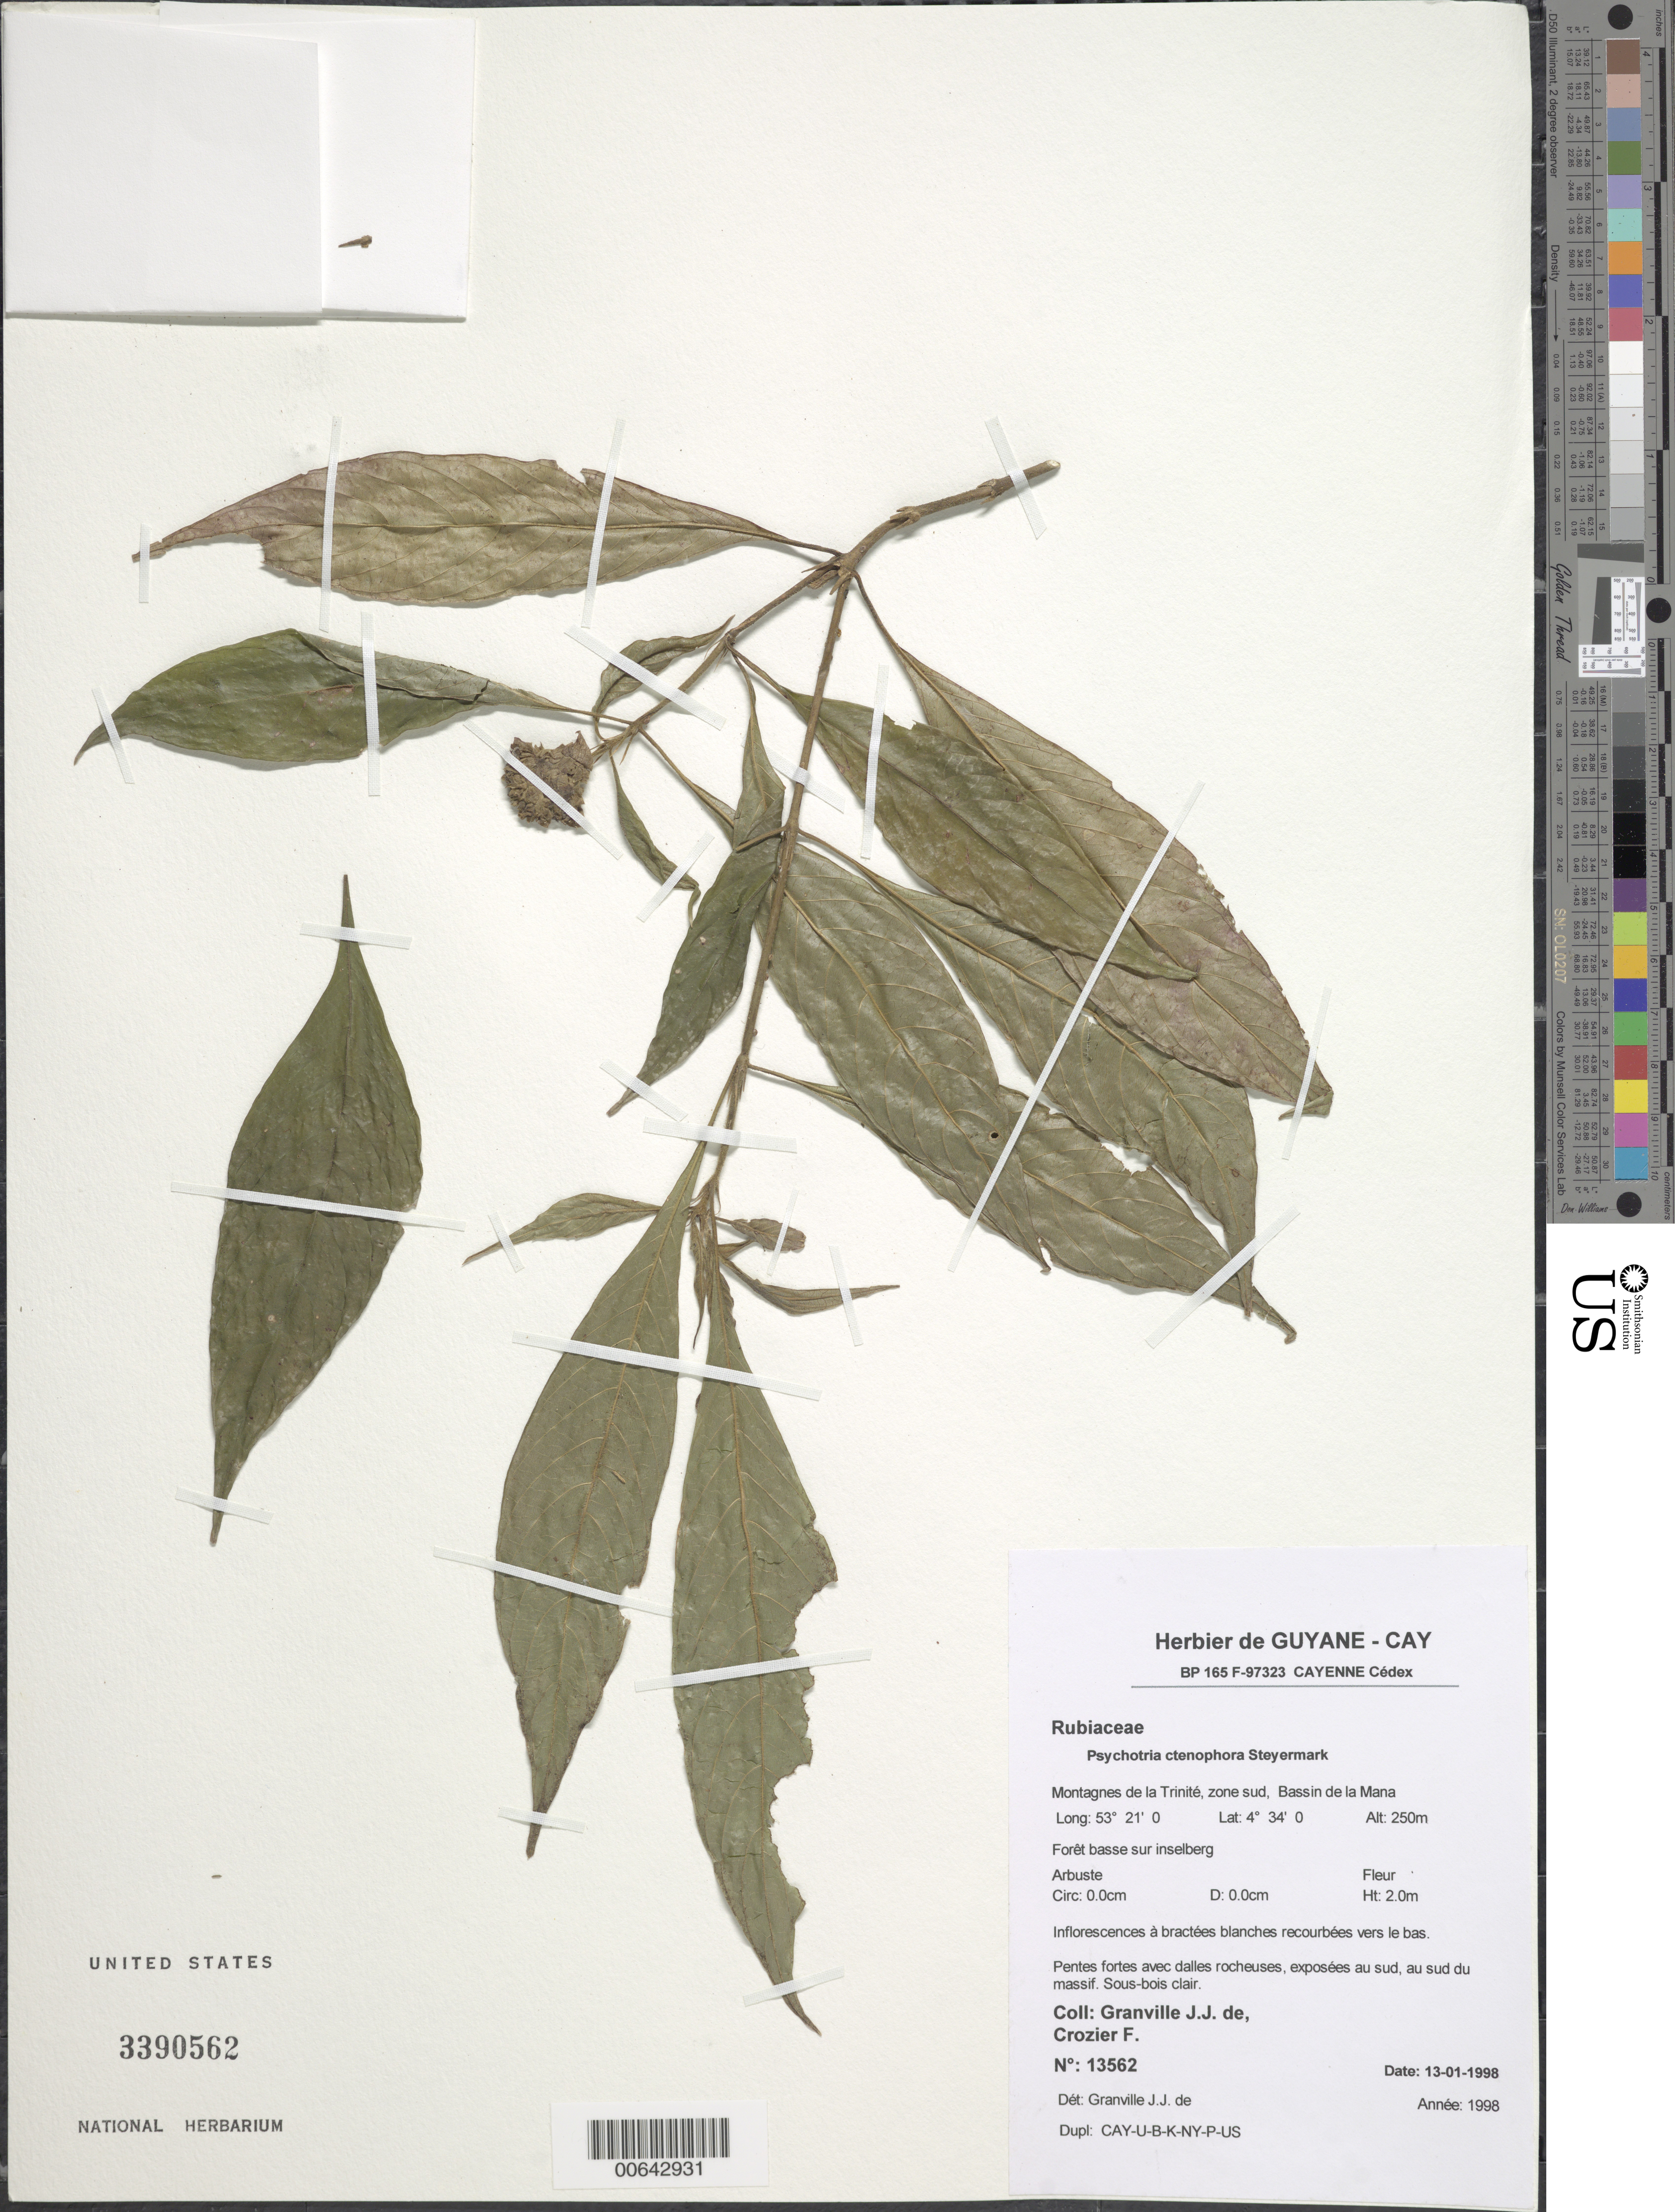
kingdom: Plantae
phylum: Tracheophyta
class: Magnoliopsida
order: Gentianales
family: Rubiaceae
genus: Palicourea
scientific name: Palicourea bracteocardia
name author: (DC.) Delprete & J.H. Kirkbr.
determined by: Kirkbride, J. H., Jr.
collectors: J.-J. de Granville & F. Crozier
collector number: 13562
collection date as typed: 13-Jan-98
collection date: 1998-01-13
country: French Guiana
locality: Montagnes de la Trinité, zone sud, Bassin de la Mana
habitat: Foret basse sur inselberg. Pentes fortes avec dalles rocheuses, exposees au sud, au sud du massif. Sous-bois clair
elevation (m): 250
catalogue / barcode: US 3390562